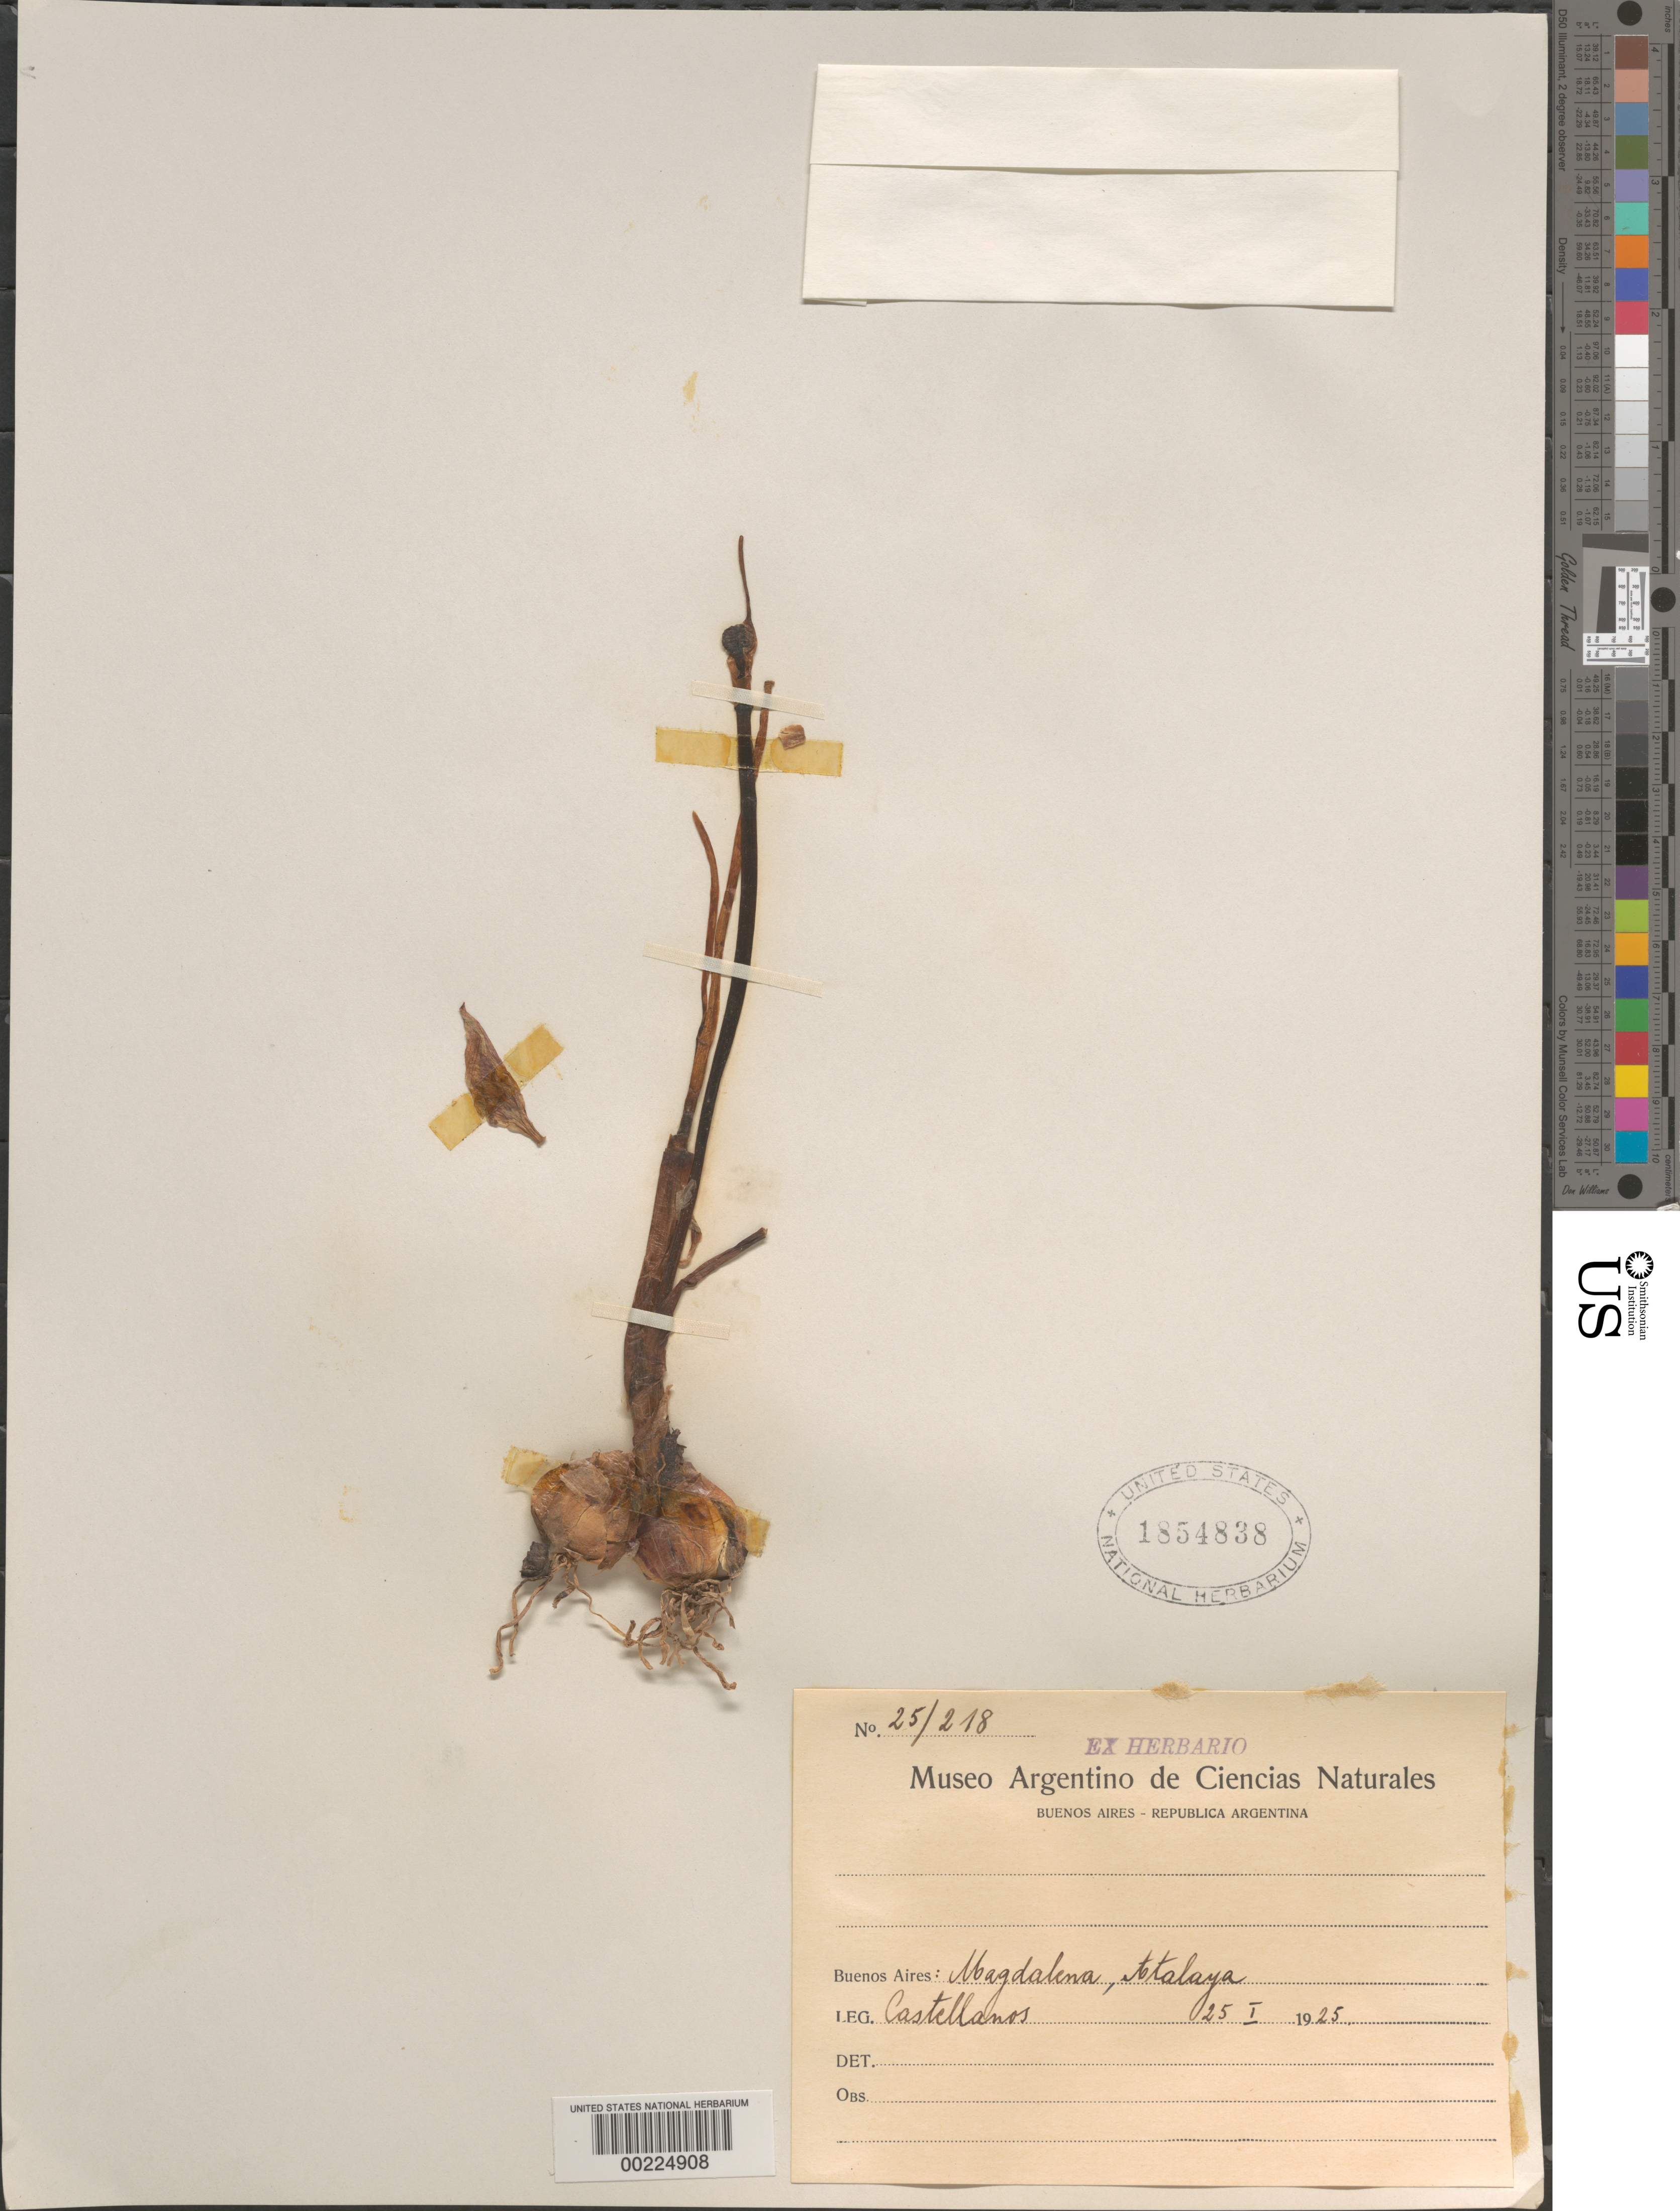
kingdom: Plantae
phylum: Tracheophyta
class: Liliopsida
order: Asparagales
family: Amaryllidaceae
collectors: A. Castellanos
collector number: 25 / 218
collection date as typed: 25 Jan 1925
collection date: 1925-01-25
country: Argentina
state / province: Buenos Aires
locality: Magdalena, Italaya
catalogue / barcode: US 1854838